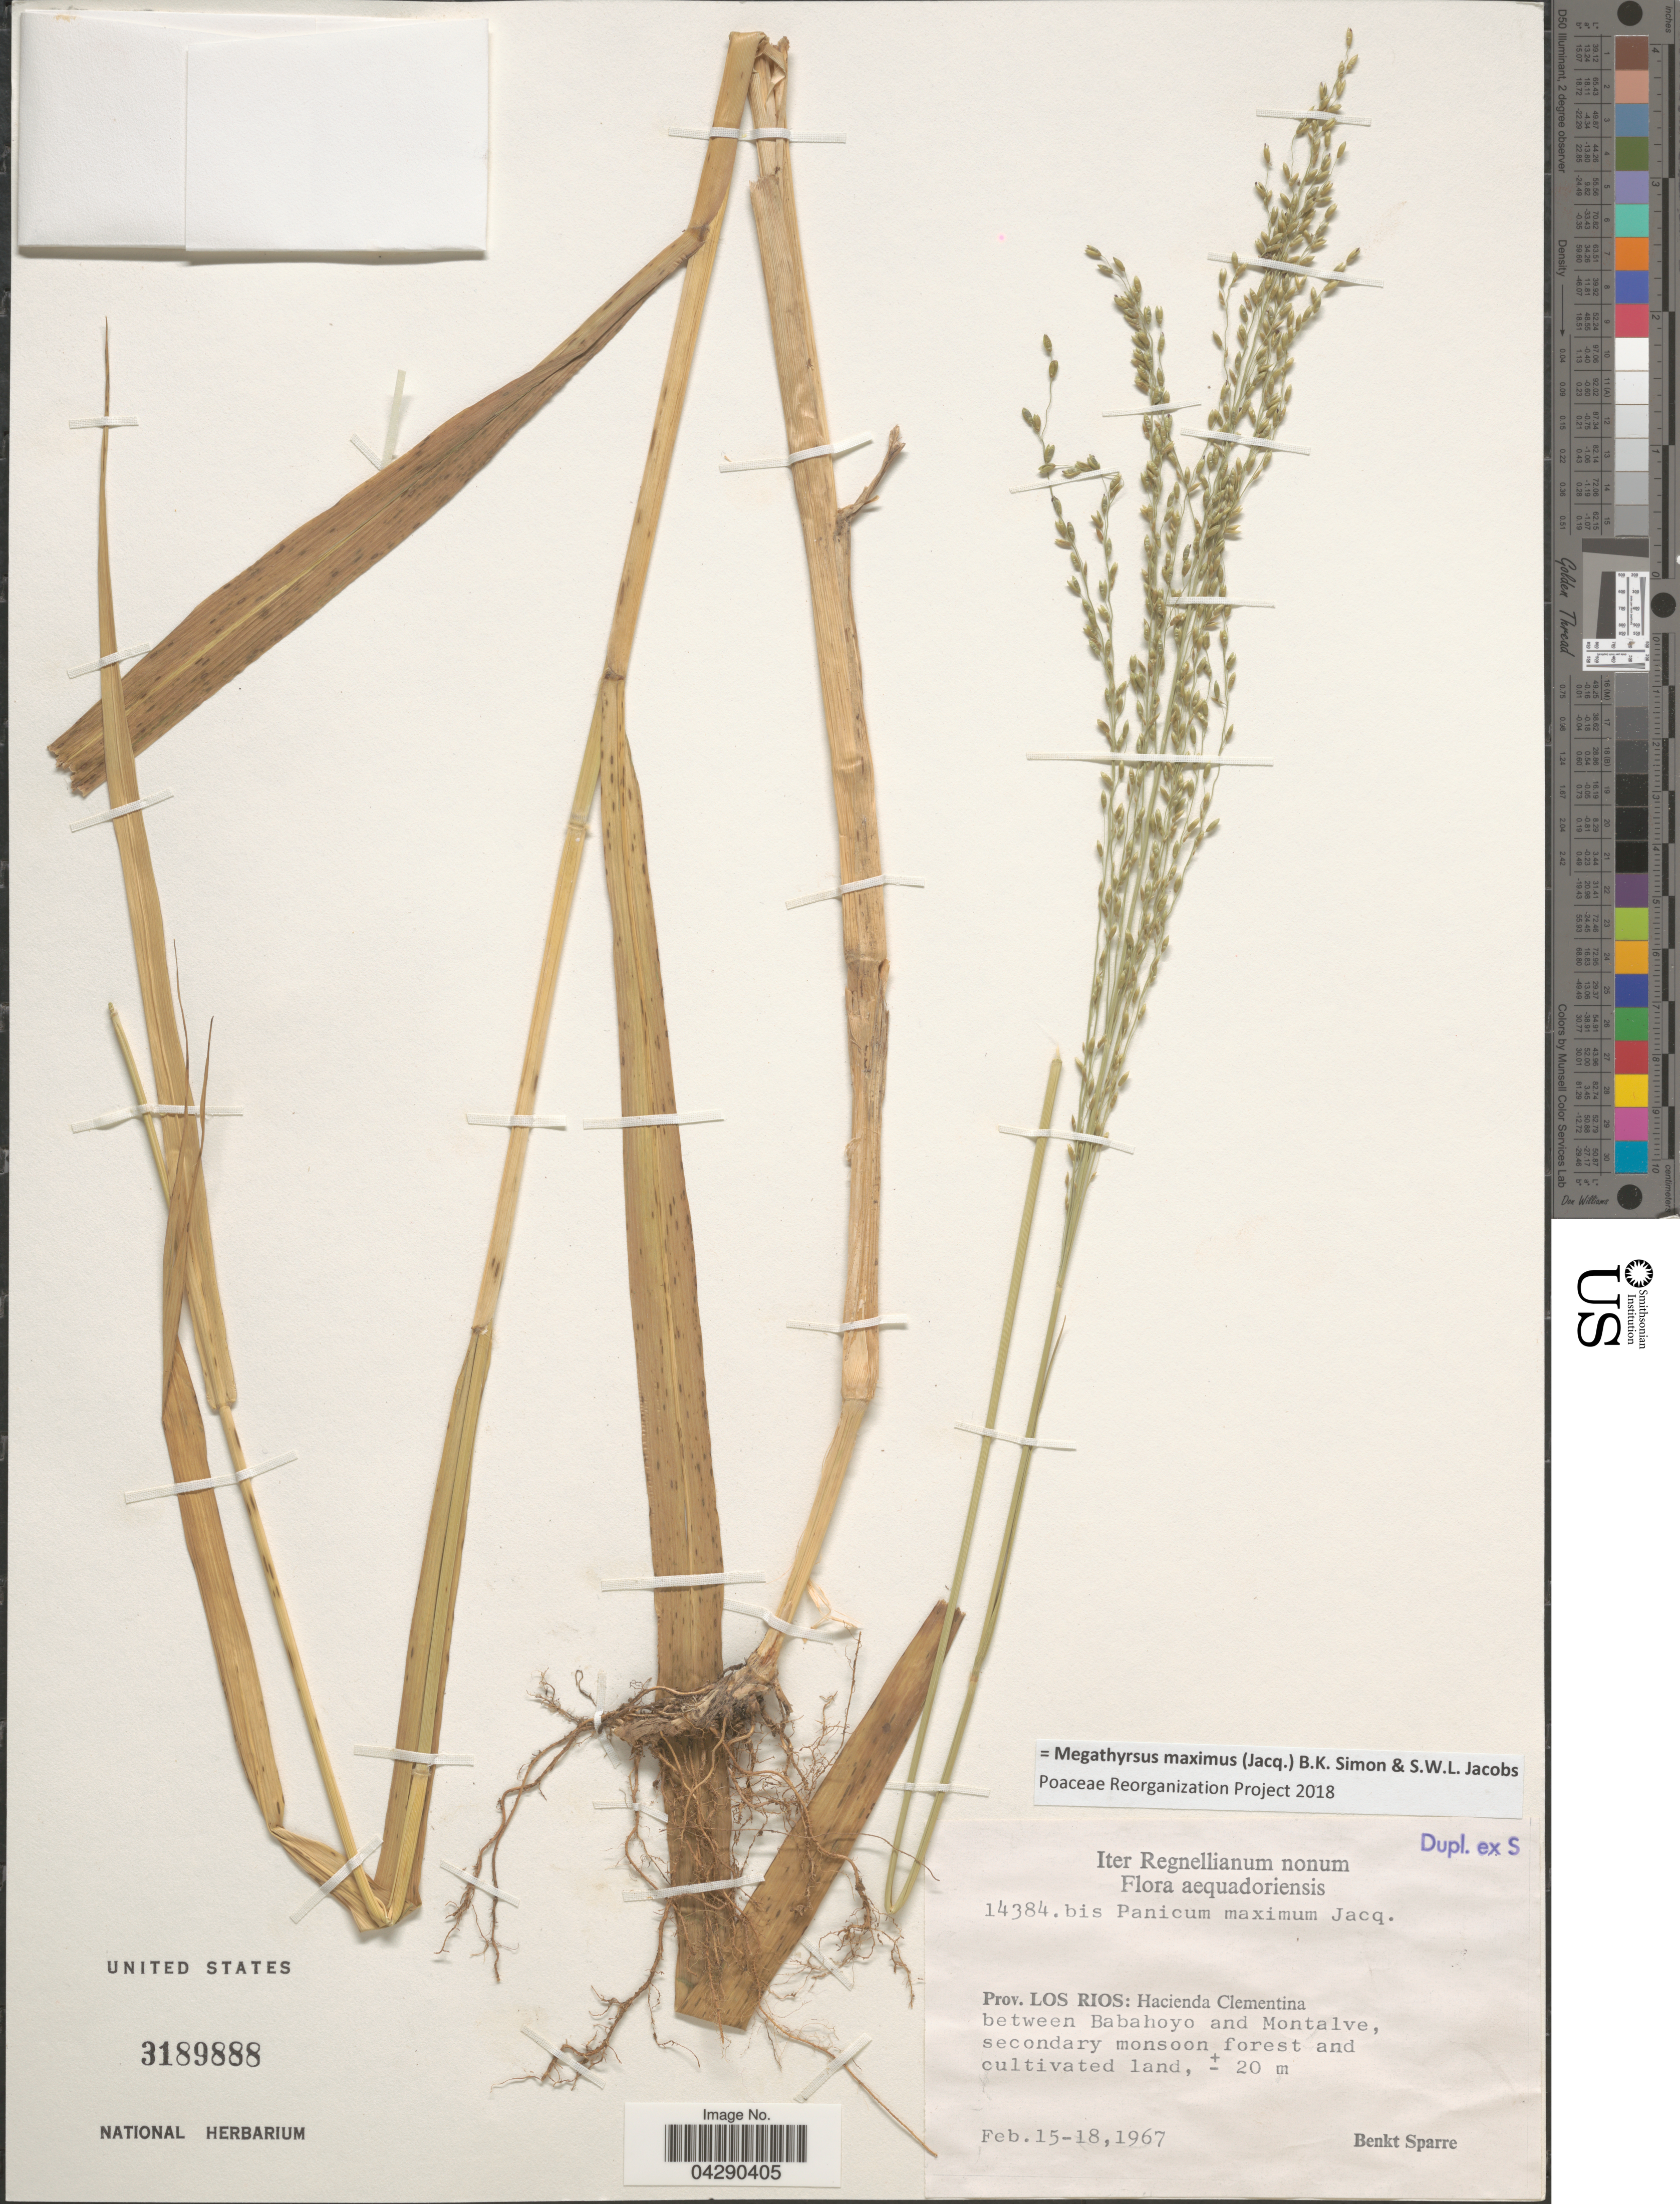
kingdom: Plantae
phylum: Tracheophyta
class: Liliopsida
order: Poales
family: Poaceae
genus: Megathyrsus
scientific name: Megathyrsus maximus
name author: (Jacq.) B.K. Simon & S.W.L. Jacobs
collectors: B. Sparre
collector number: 14384bis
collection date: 1967-02-15/1967-02-18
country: Ecuador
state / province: Los Ríos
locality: Iter Regnellianum nonum. Hacienda Clementina between Babahoyo and Montalve.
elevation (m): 20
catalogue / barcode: US 3189888